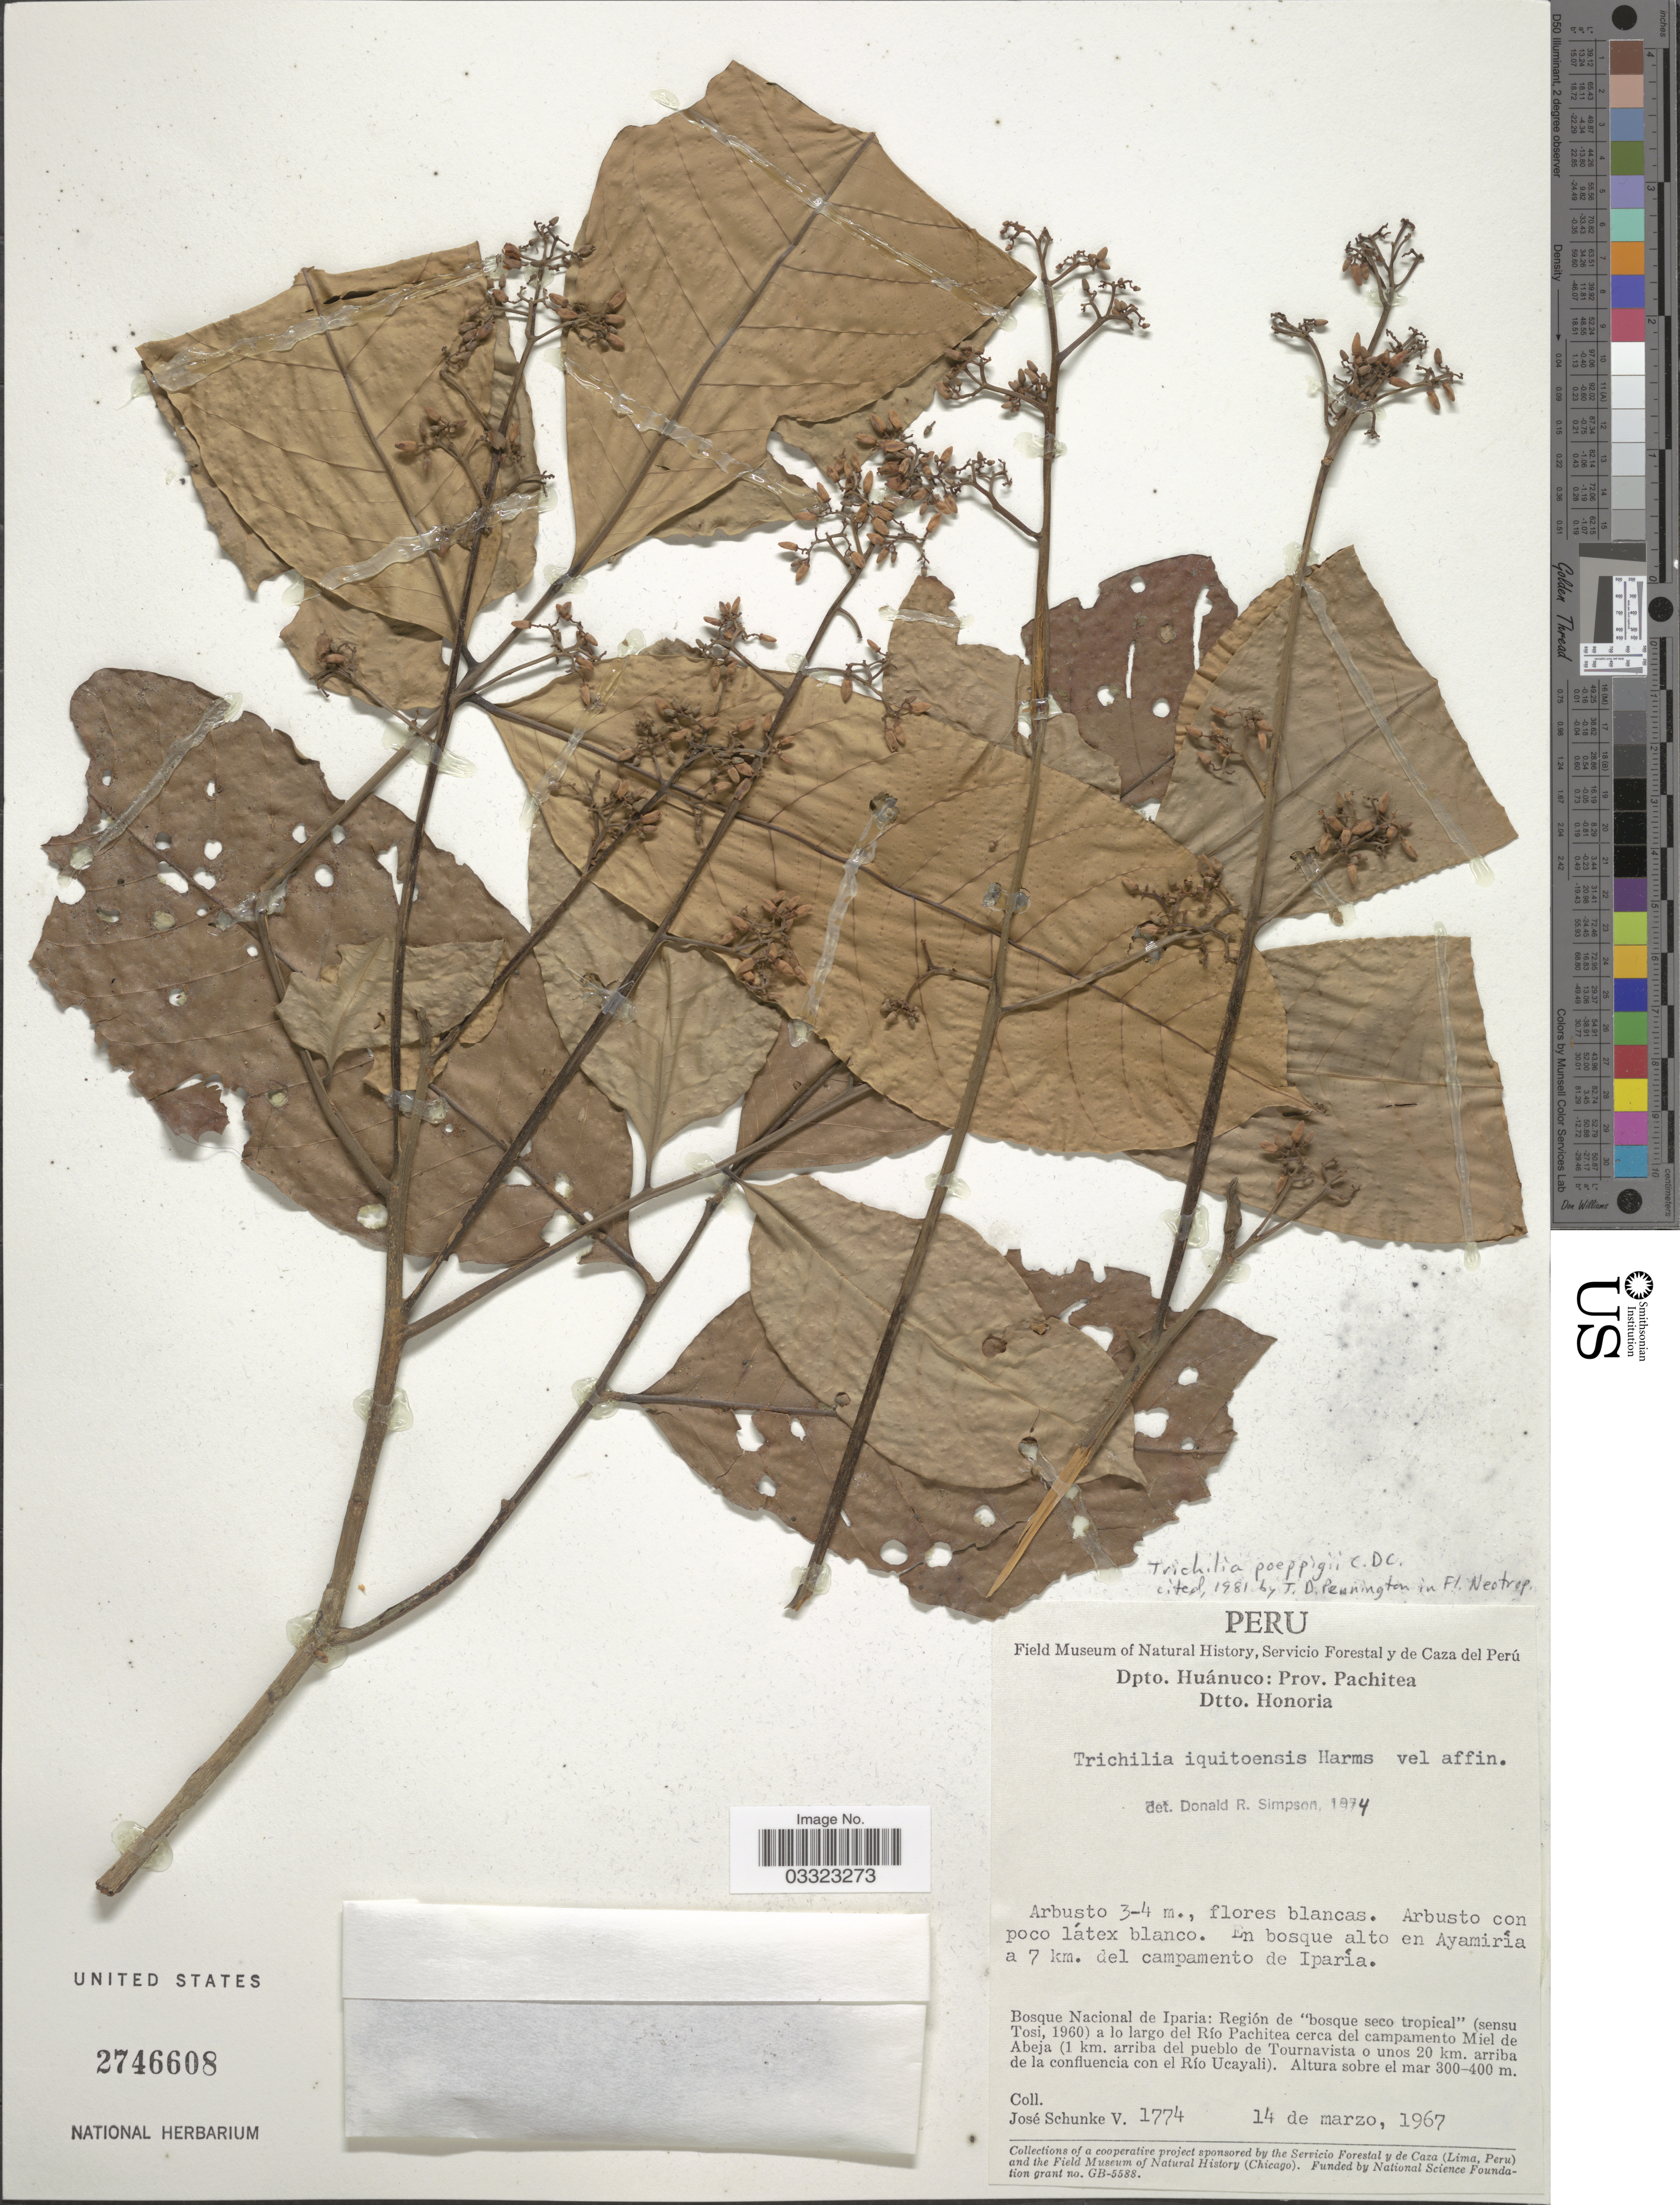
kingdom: Plantae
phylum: Tracheophyta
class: Magnoliopsida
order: Sapindales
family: Meliaceae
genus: Trichilia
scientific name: Trichilia poeppigii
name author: C. DC.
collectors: J. Schunke Vigo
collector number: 1174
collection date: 1967-03-14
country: Peru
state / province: Huánuco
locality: Dpto. Huánuco: Prov. Pachitea. Dtto. Honoria. En bosque alto en Ayamiría a 7 km. del campamento de Iparía. Bosque Nacional de Iparia: Región de "bosque seco tropical" (sensu Tosi, 1960) a lo largo del Río Pachitea cerca del campamento Miel de Abeja (1 km. arriba del pueblo de Tournavista o unos 20 km. arriba de la confluencia con el Río Ucayali).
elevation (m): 300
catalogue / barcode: US 2746608